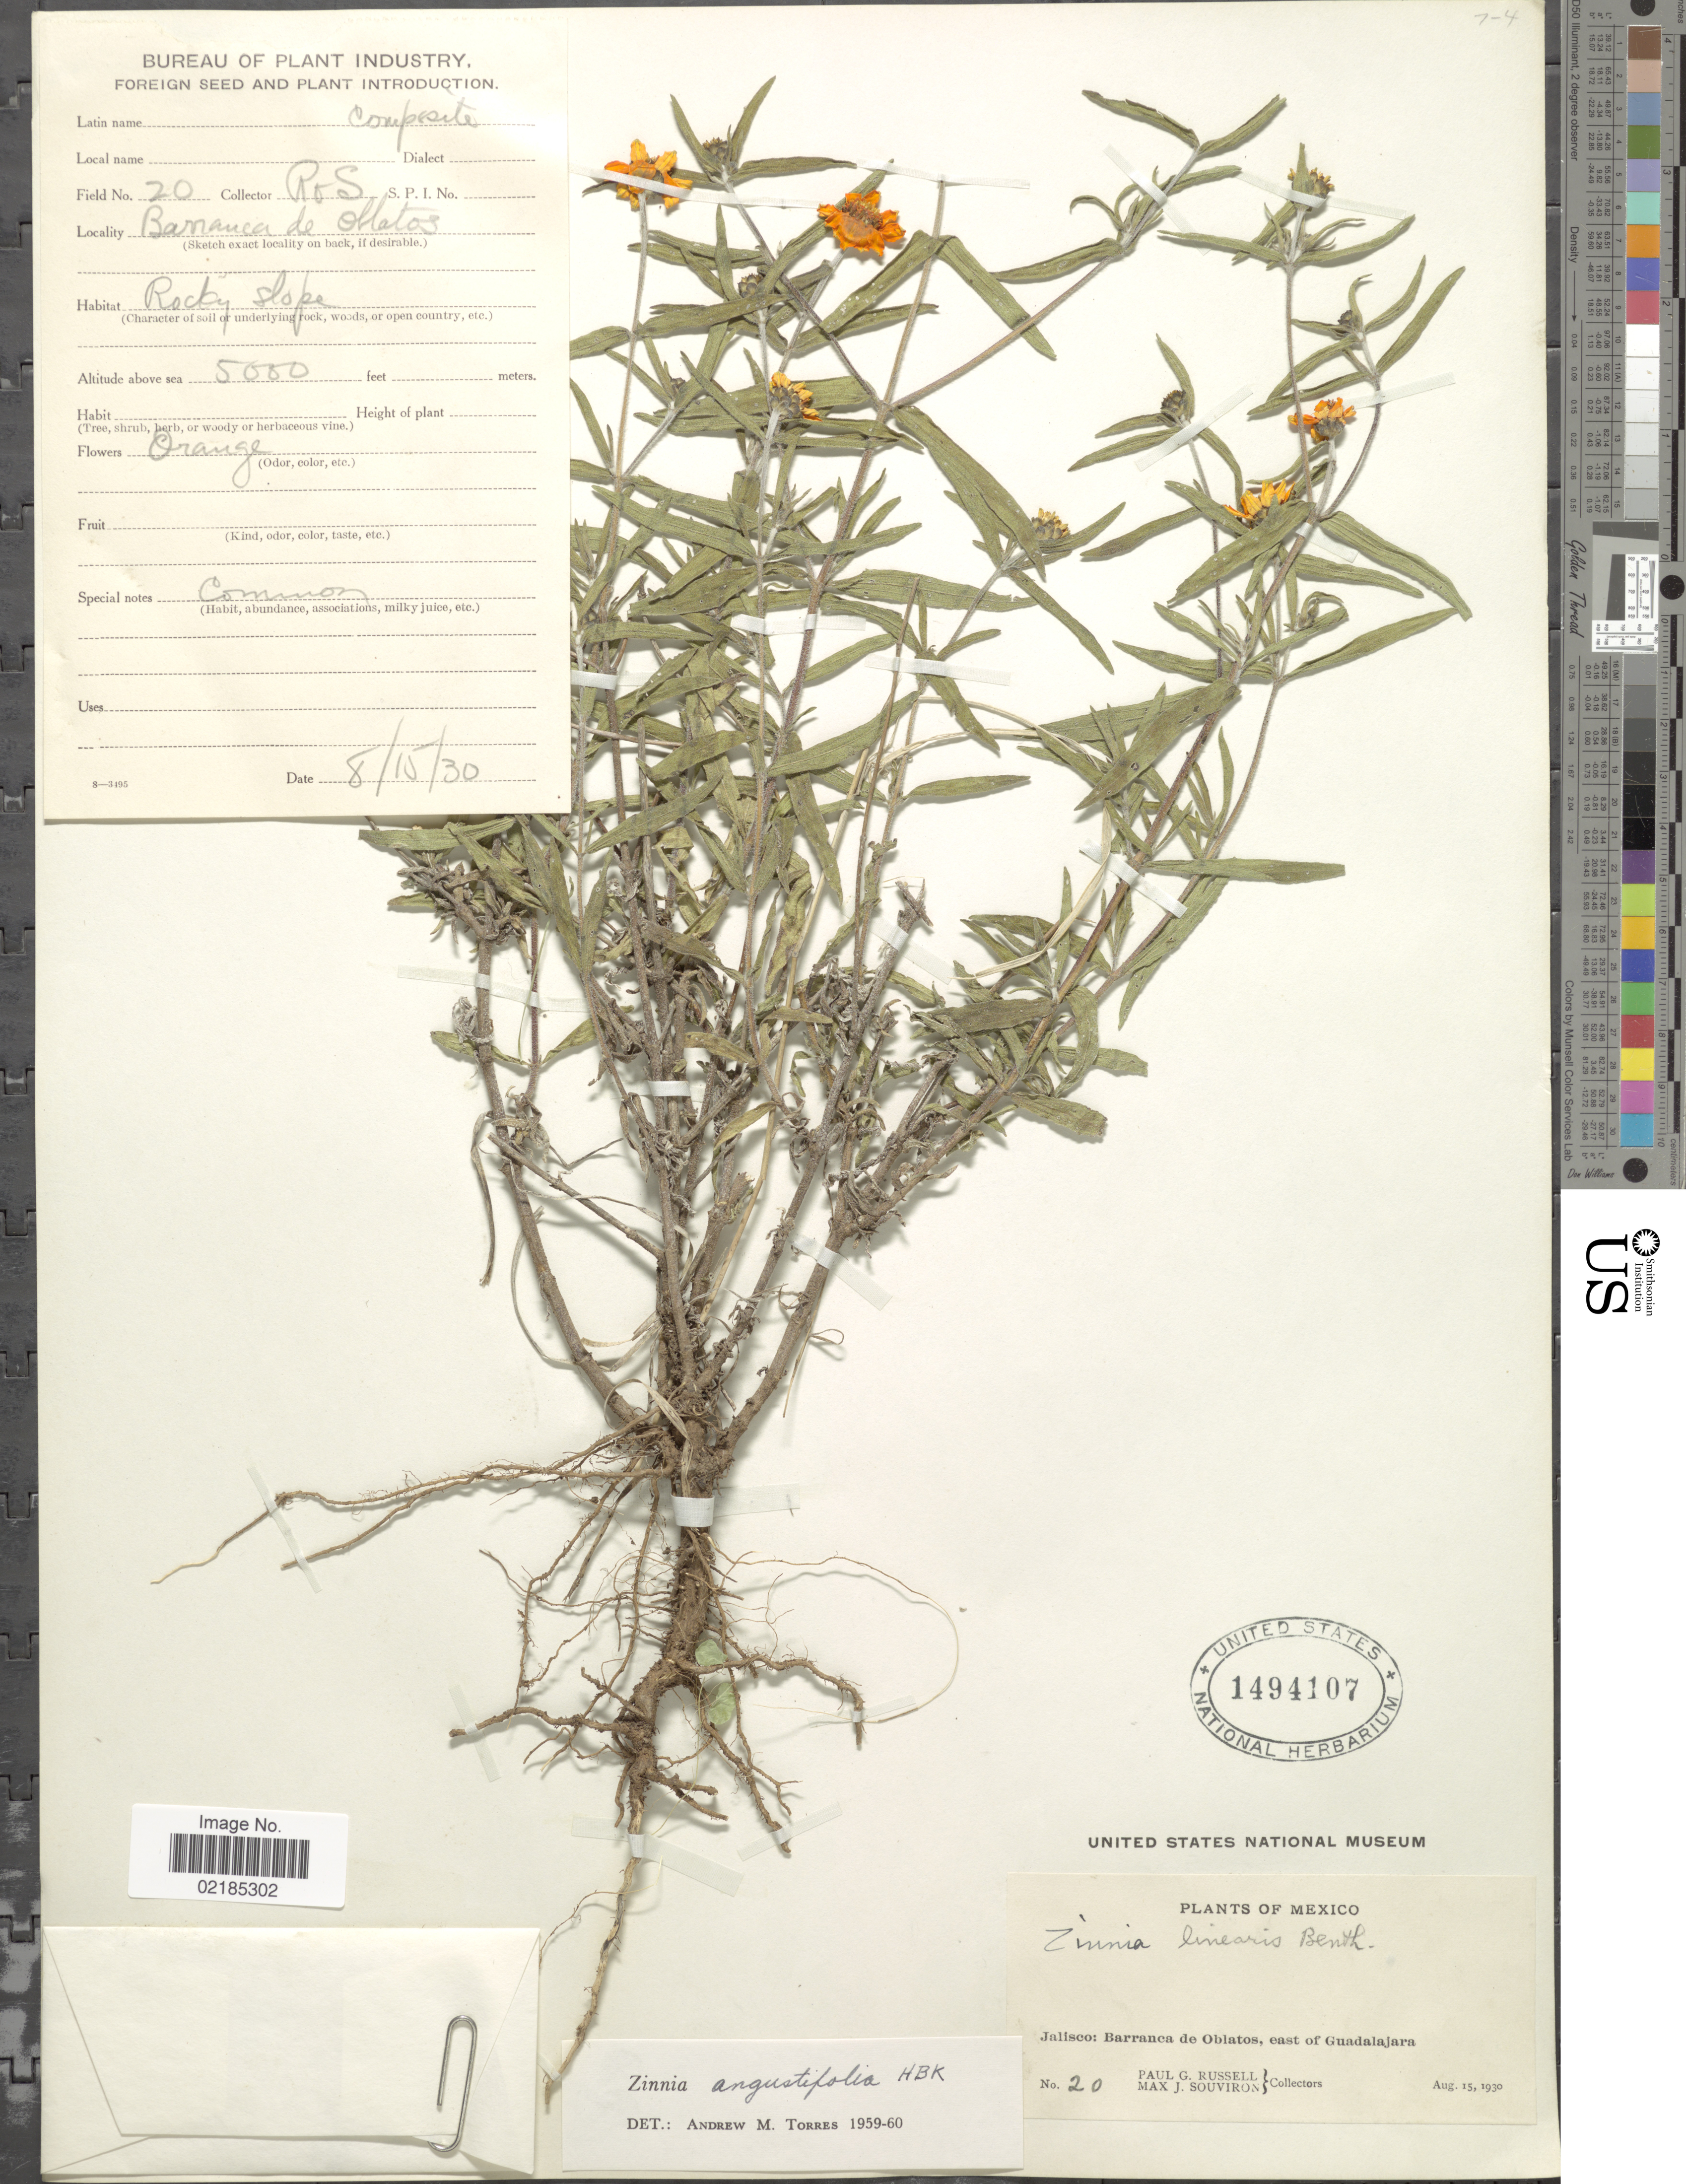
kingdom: Plantae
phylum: Tracheophyta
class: Magnoliopsida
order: Asterales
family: Asteraceae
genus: Zinnia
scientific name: Zinnia angustifolia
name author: Kunth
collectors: P. G. Russell & M. J. Souviron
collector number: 20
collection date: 1930-08-15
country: Mexico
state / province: Jalisco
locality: Barranca de Oblatos, east of Guadalajara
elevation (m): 1524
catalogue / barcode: US 1494107